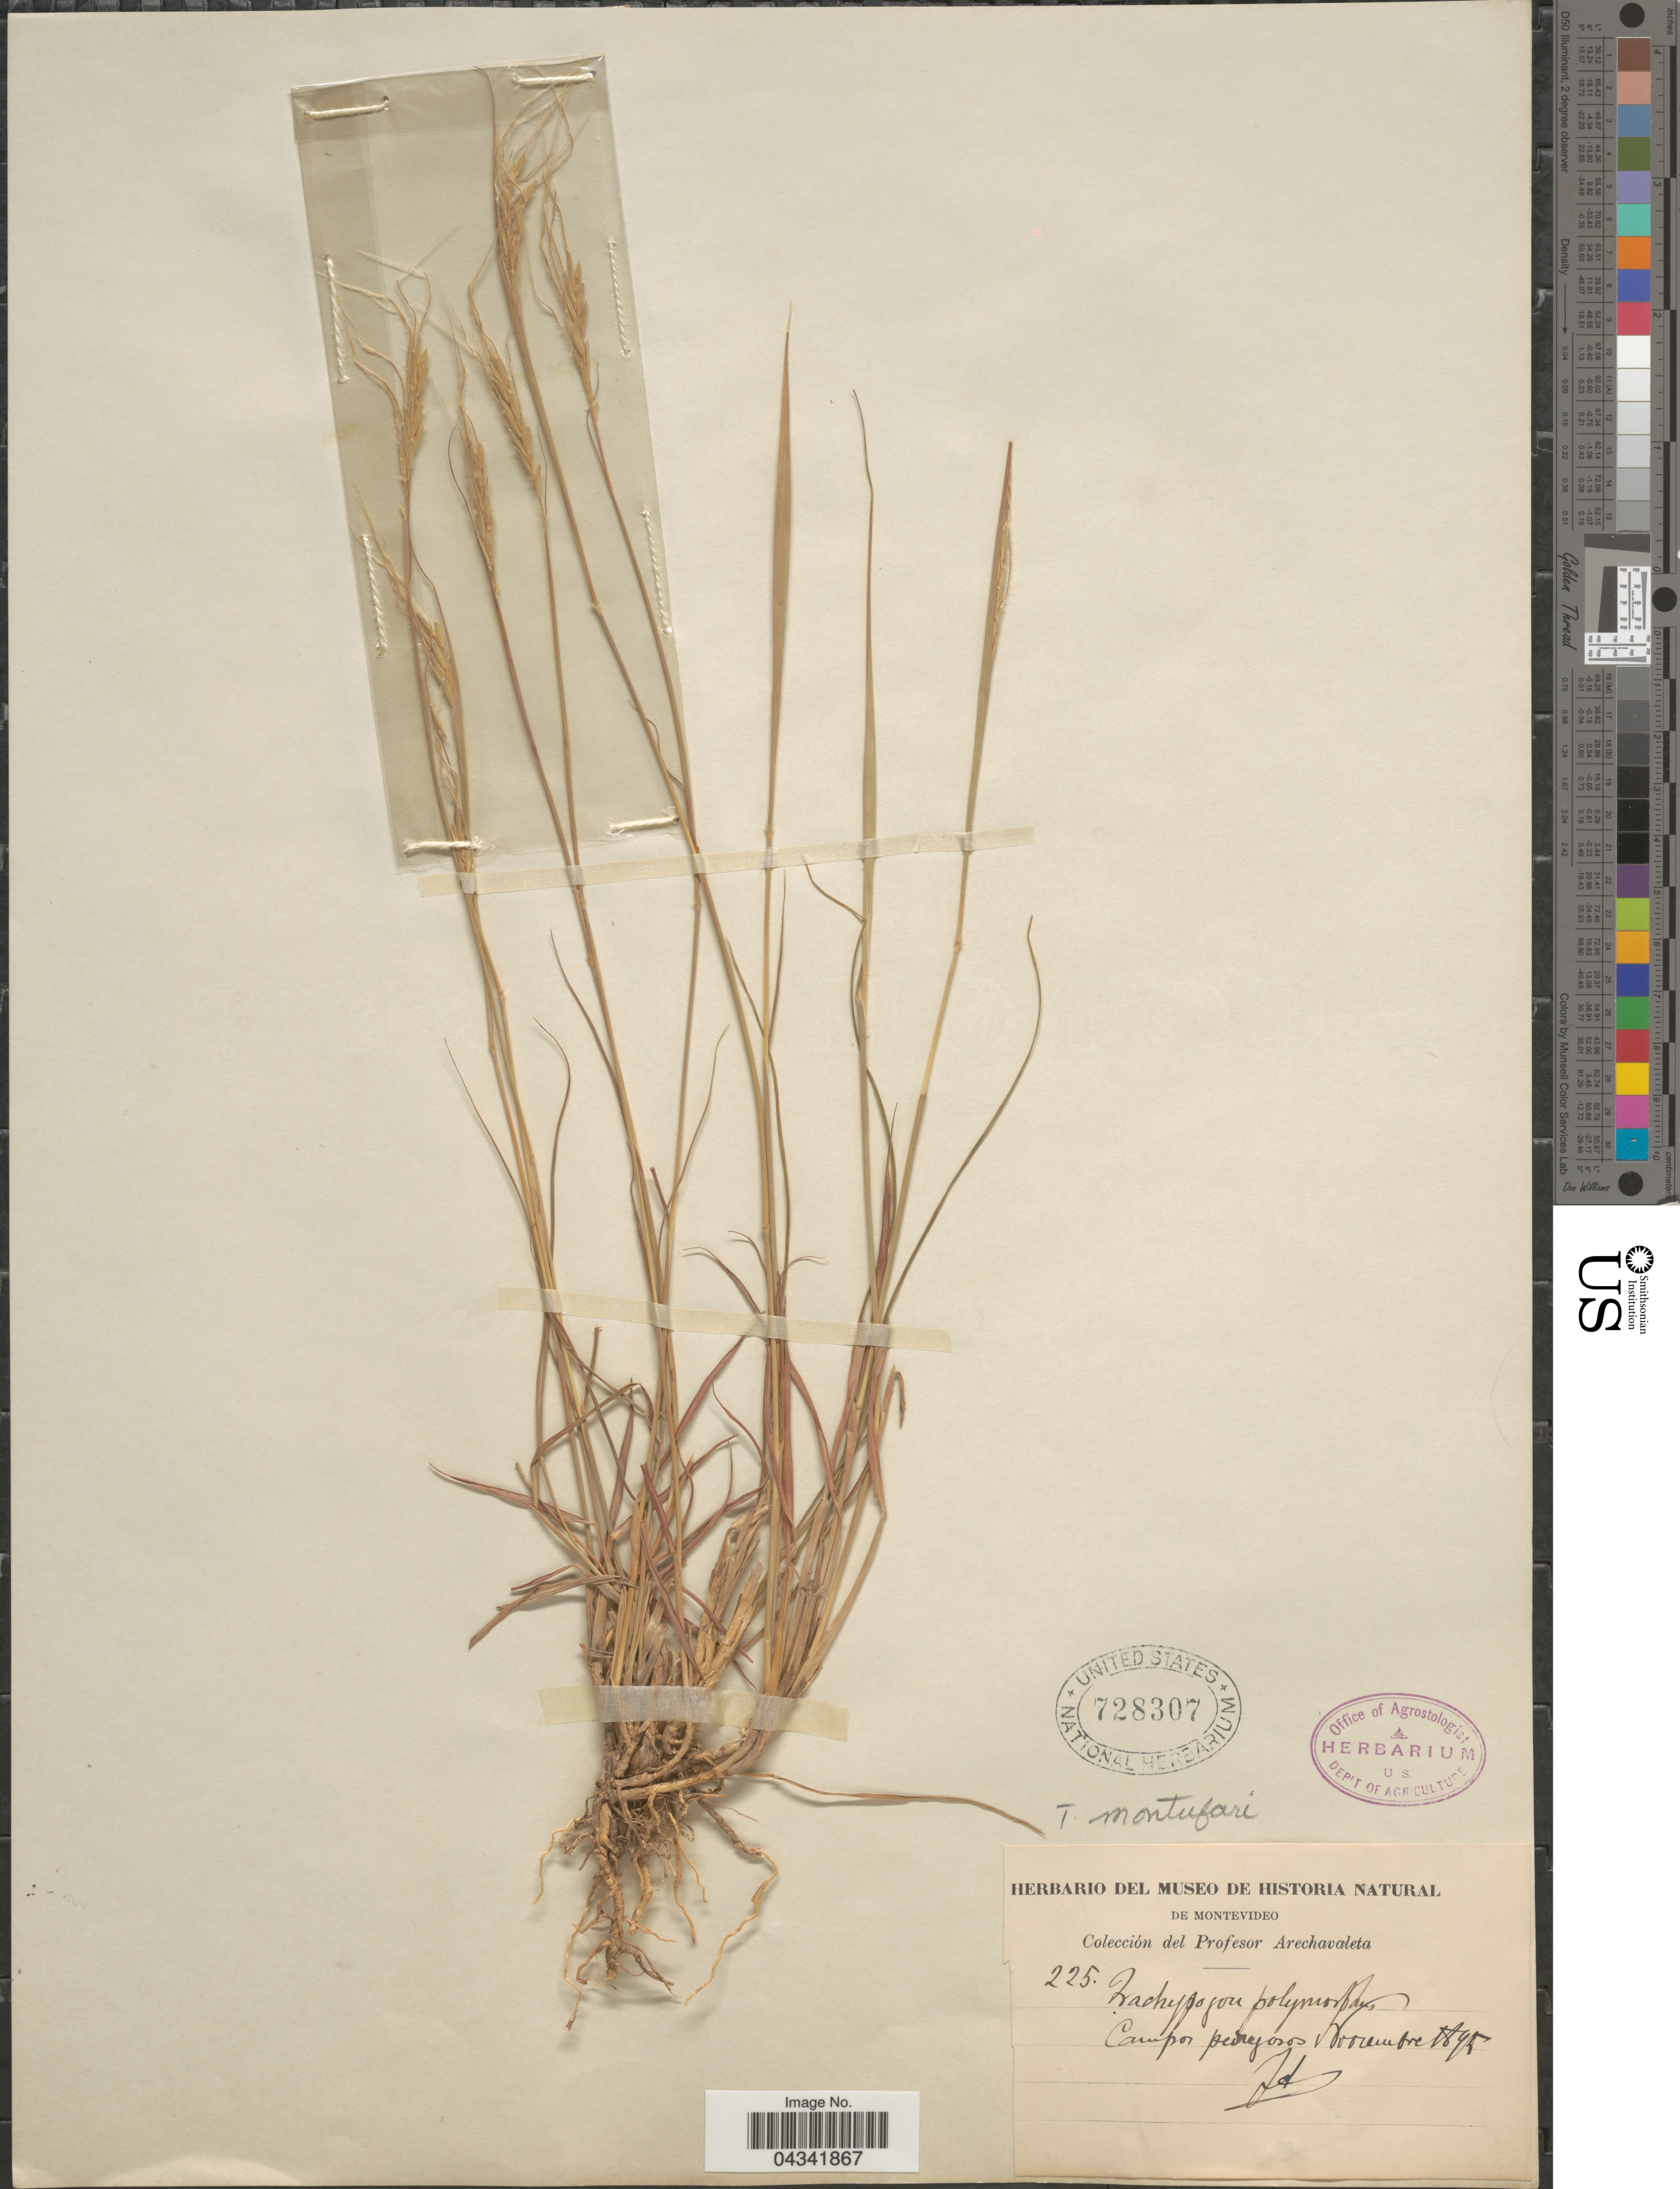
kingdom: Plantae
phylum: Tracheophyta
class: Liliopsida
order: Poales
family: Poaceae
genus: Trachypogon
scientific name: Trachypogon spicatus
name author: (L. f.) Kuntze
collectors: Arechavaleta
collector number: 225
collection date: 1895-11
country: Uruguay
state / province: Montevideo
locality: Campos pedregosos.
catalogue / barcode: US 728307